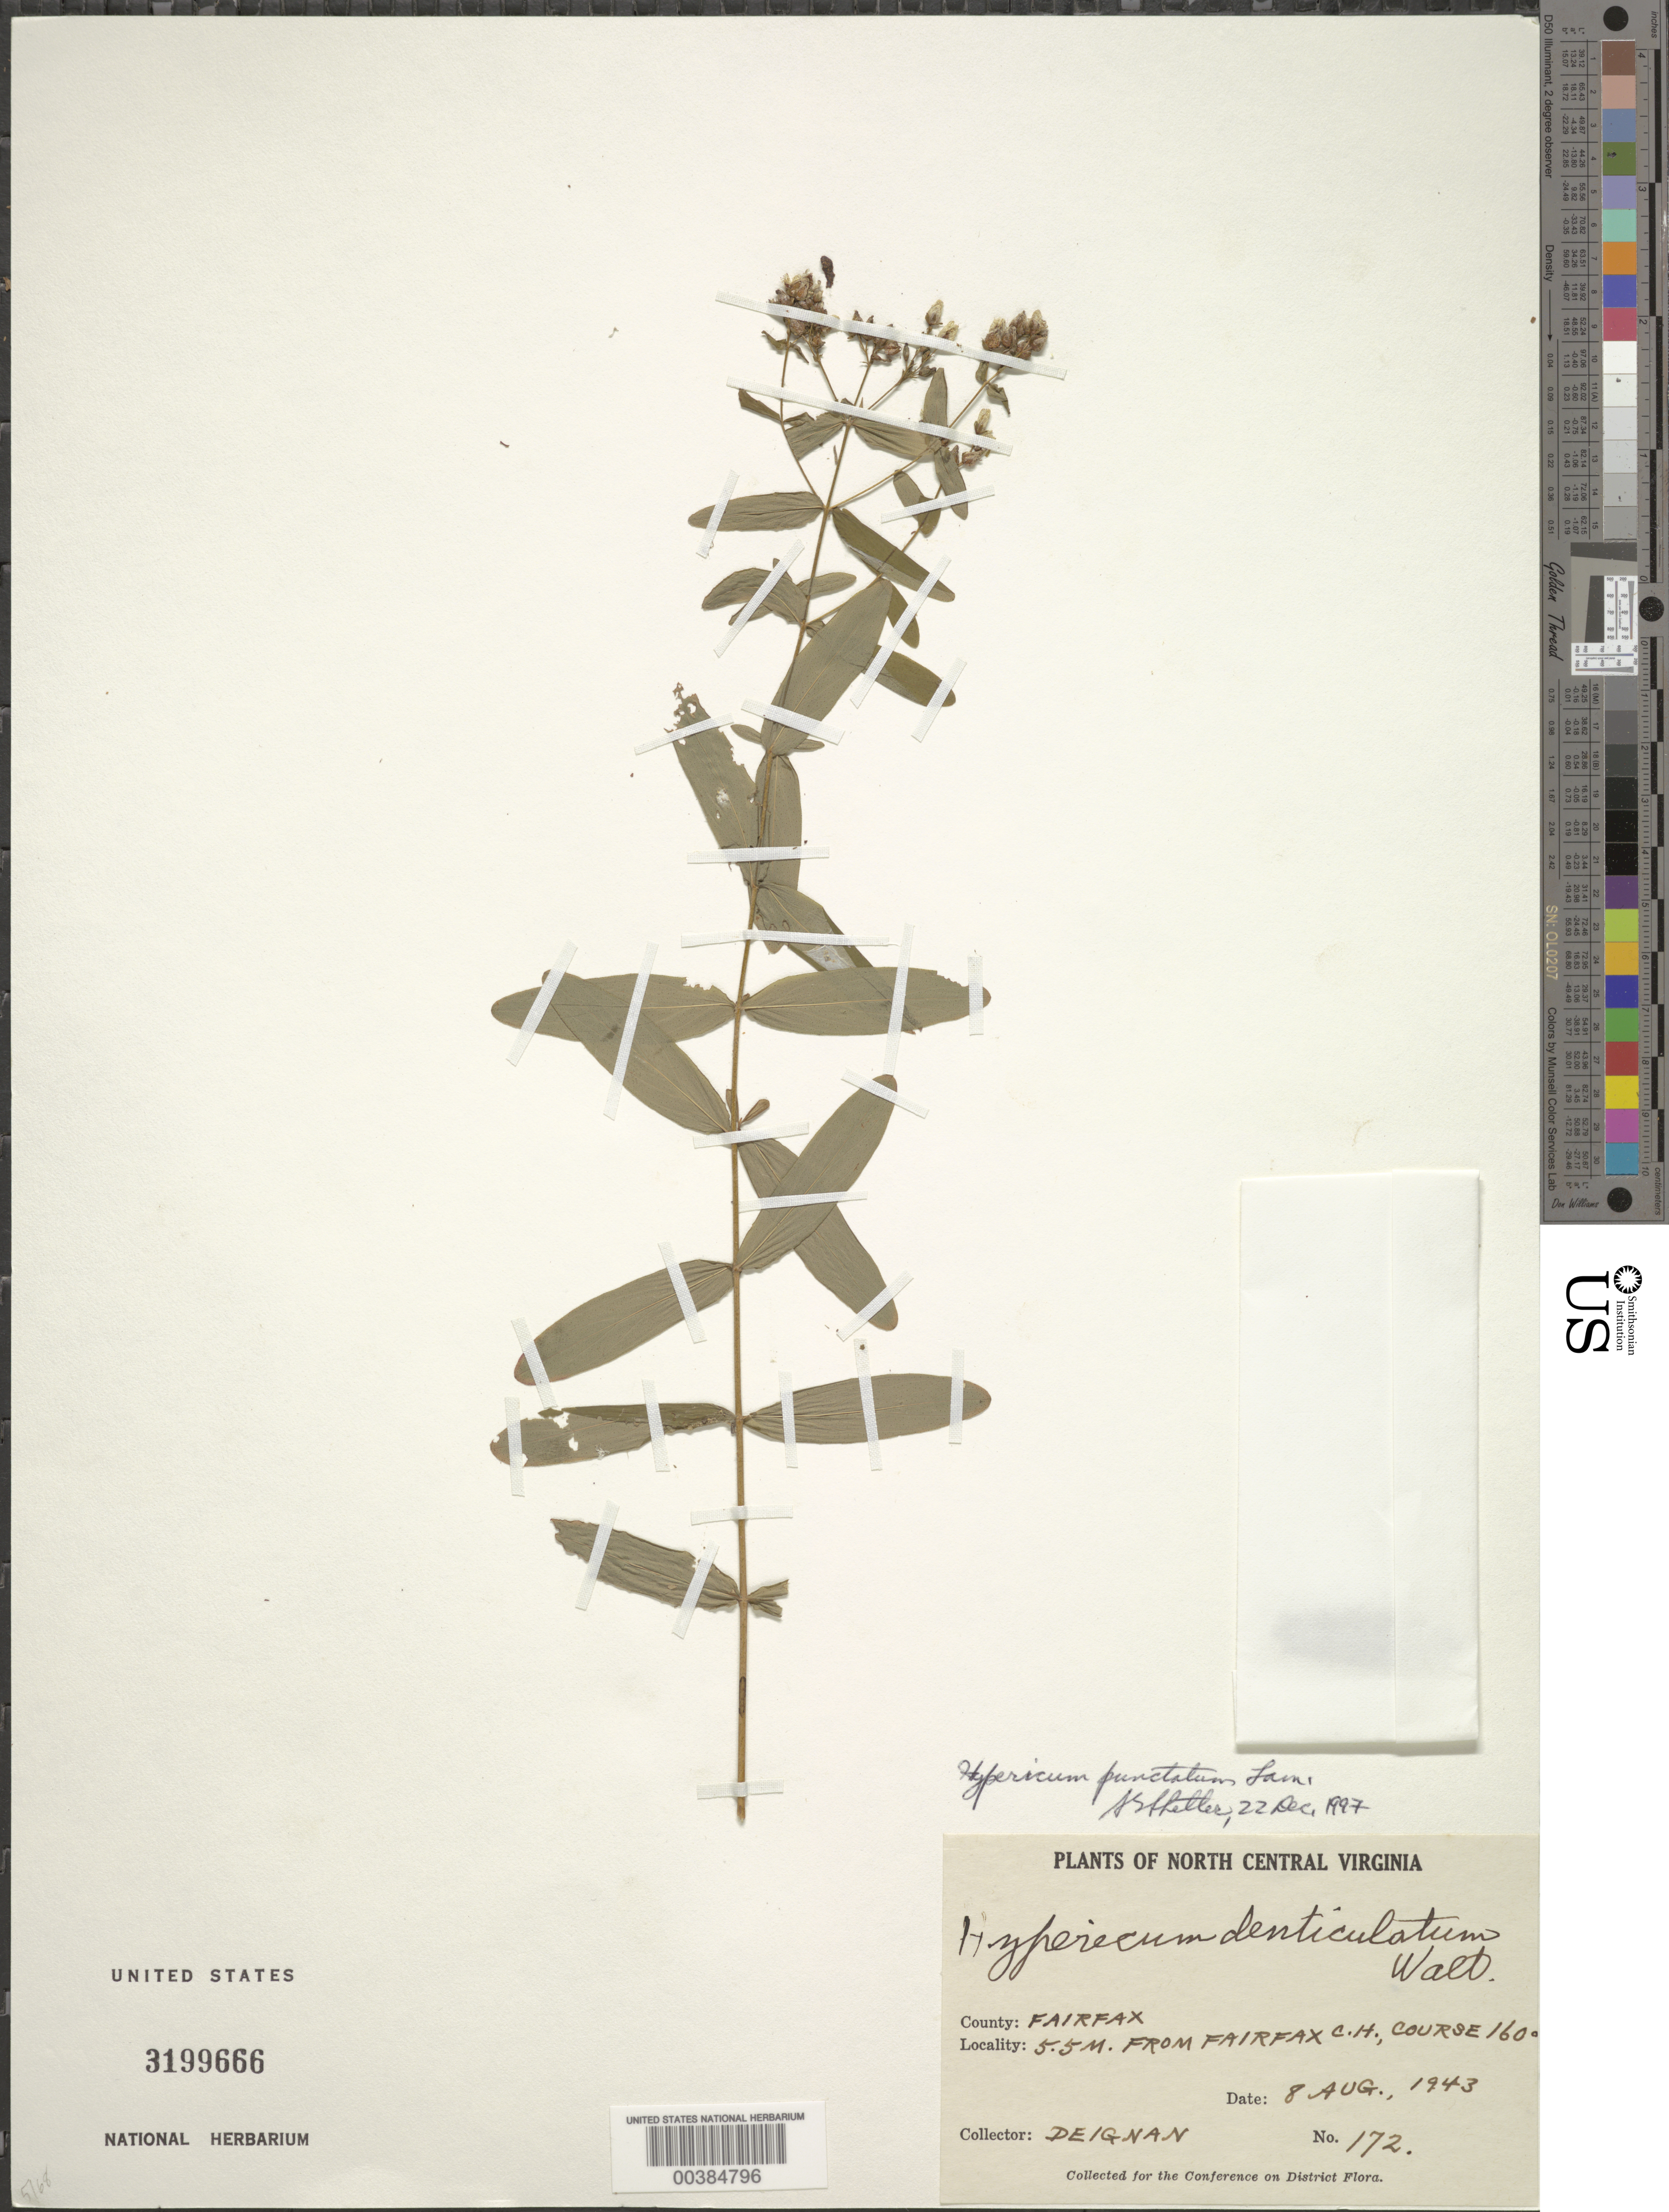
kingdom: Plantae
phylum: Tracheophyta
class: Magnoliopsida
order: Malpighiales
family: Hypericaceae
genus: Hypericum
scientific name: Hypericum punctatum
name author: Lam.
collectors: H. Deignan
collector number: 172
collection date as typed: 08 Aug 1943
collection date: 1943-08-08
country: United States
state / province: Virginia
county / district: Fairfax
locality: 5.5 M from Fairfax County Court House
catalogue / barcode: US 3199666